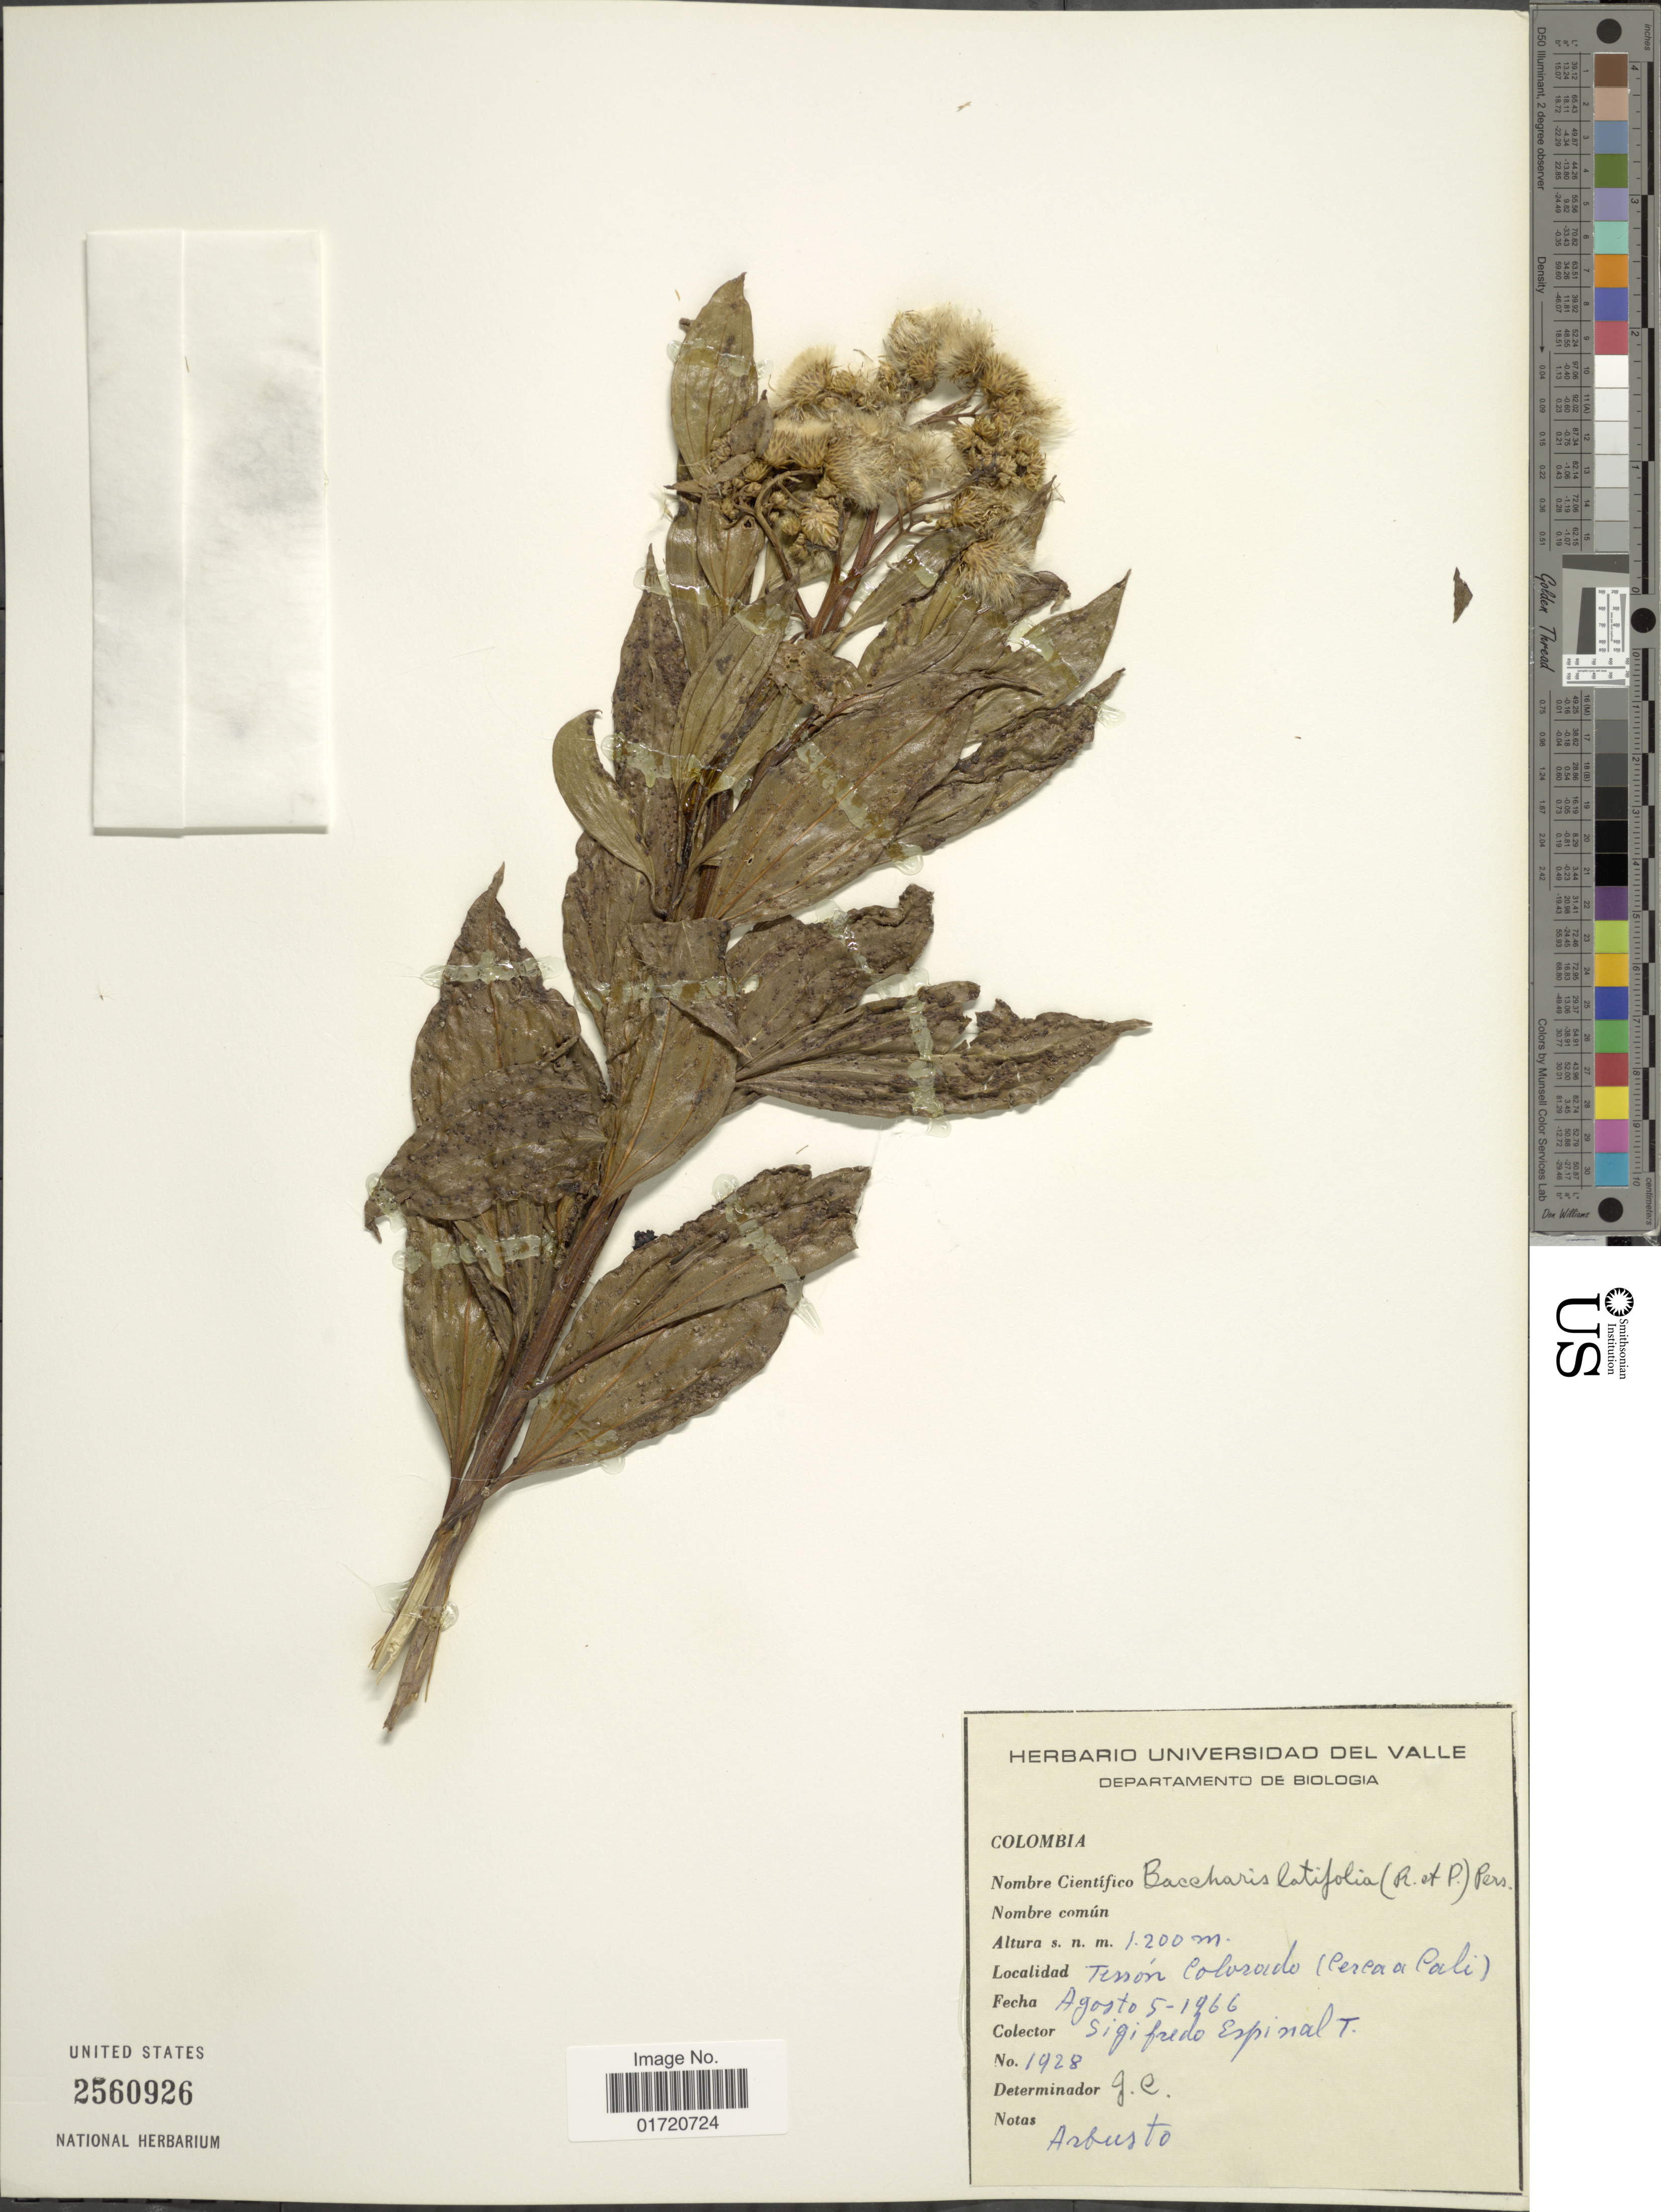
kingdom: Plantae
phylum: Tracheophyta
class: Magnoliopsida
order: Asterales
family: Asteraceae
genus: Baccharis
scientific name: Baccharis latifolia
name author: (Ruiz & Pav.) Pers.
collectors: S. T. Espinal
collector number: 1928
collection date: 1966-08-05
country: Colombia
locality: Terron Colorado (Cerca a Cali)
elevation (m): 1200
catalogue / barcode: US 2560926